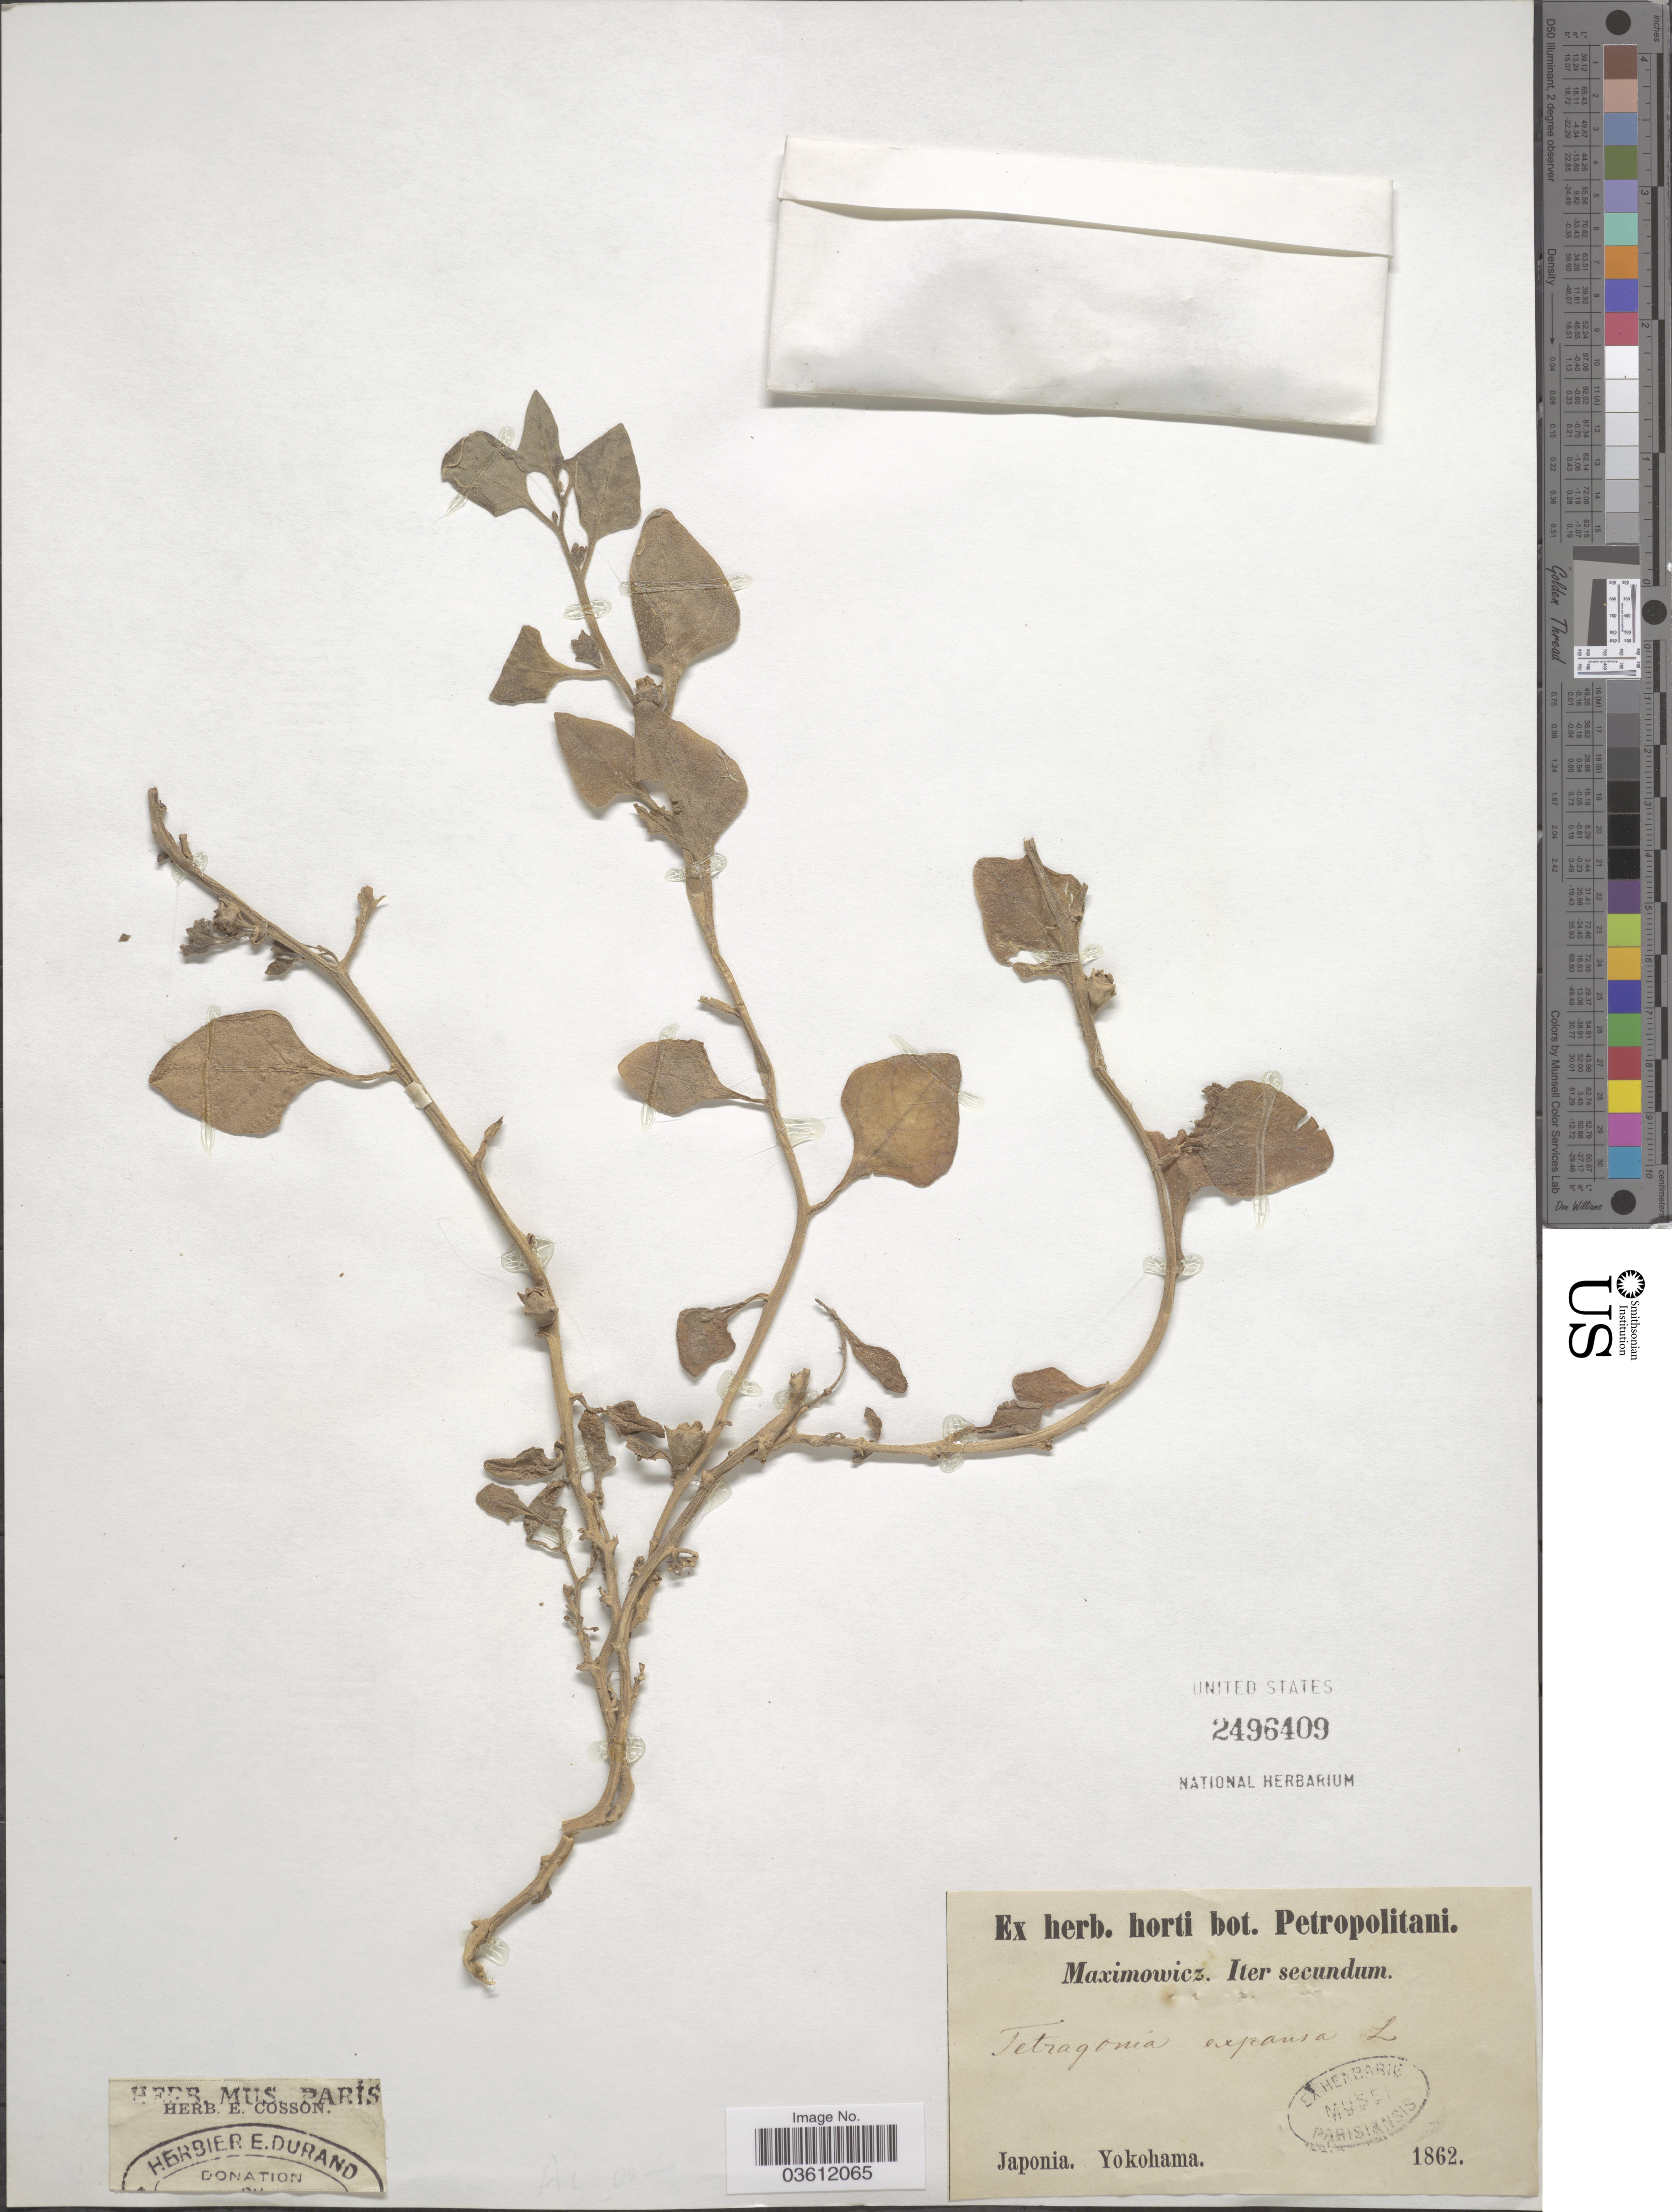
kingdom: Plantae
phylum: Tracheophyta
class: Magnoliopsida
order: Caryophyllales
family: Aizoaceae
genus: Tetragonia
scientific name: Tetragonia expansa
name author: Murr.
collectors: Maximowicz, --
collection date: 1862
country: Japan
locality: Japonia. Yokohama.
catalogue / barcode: US 2496409